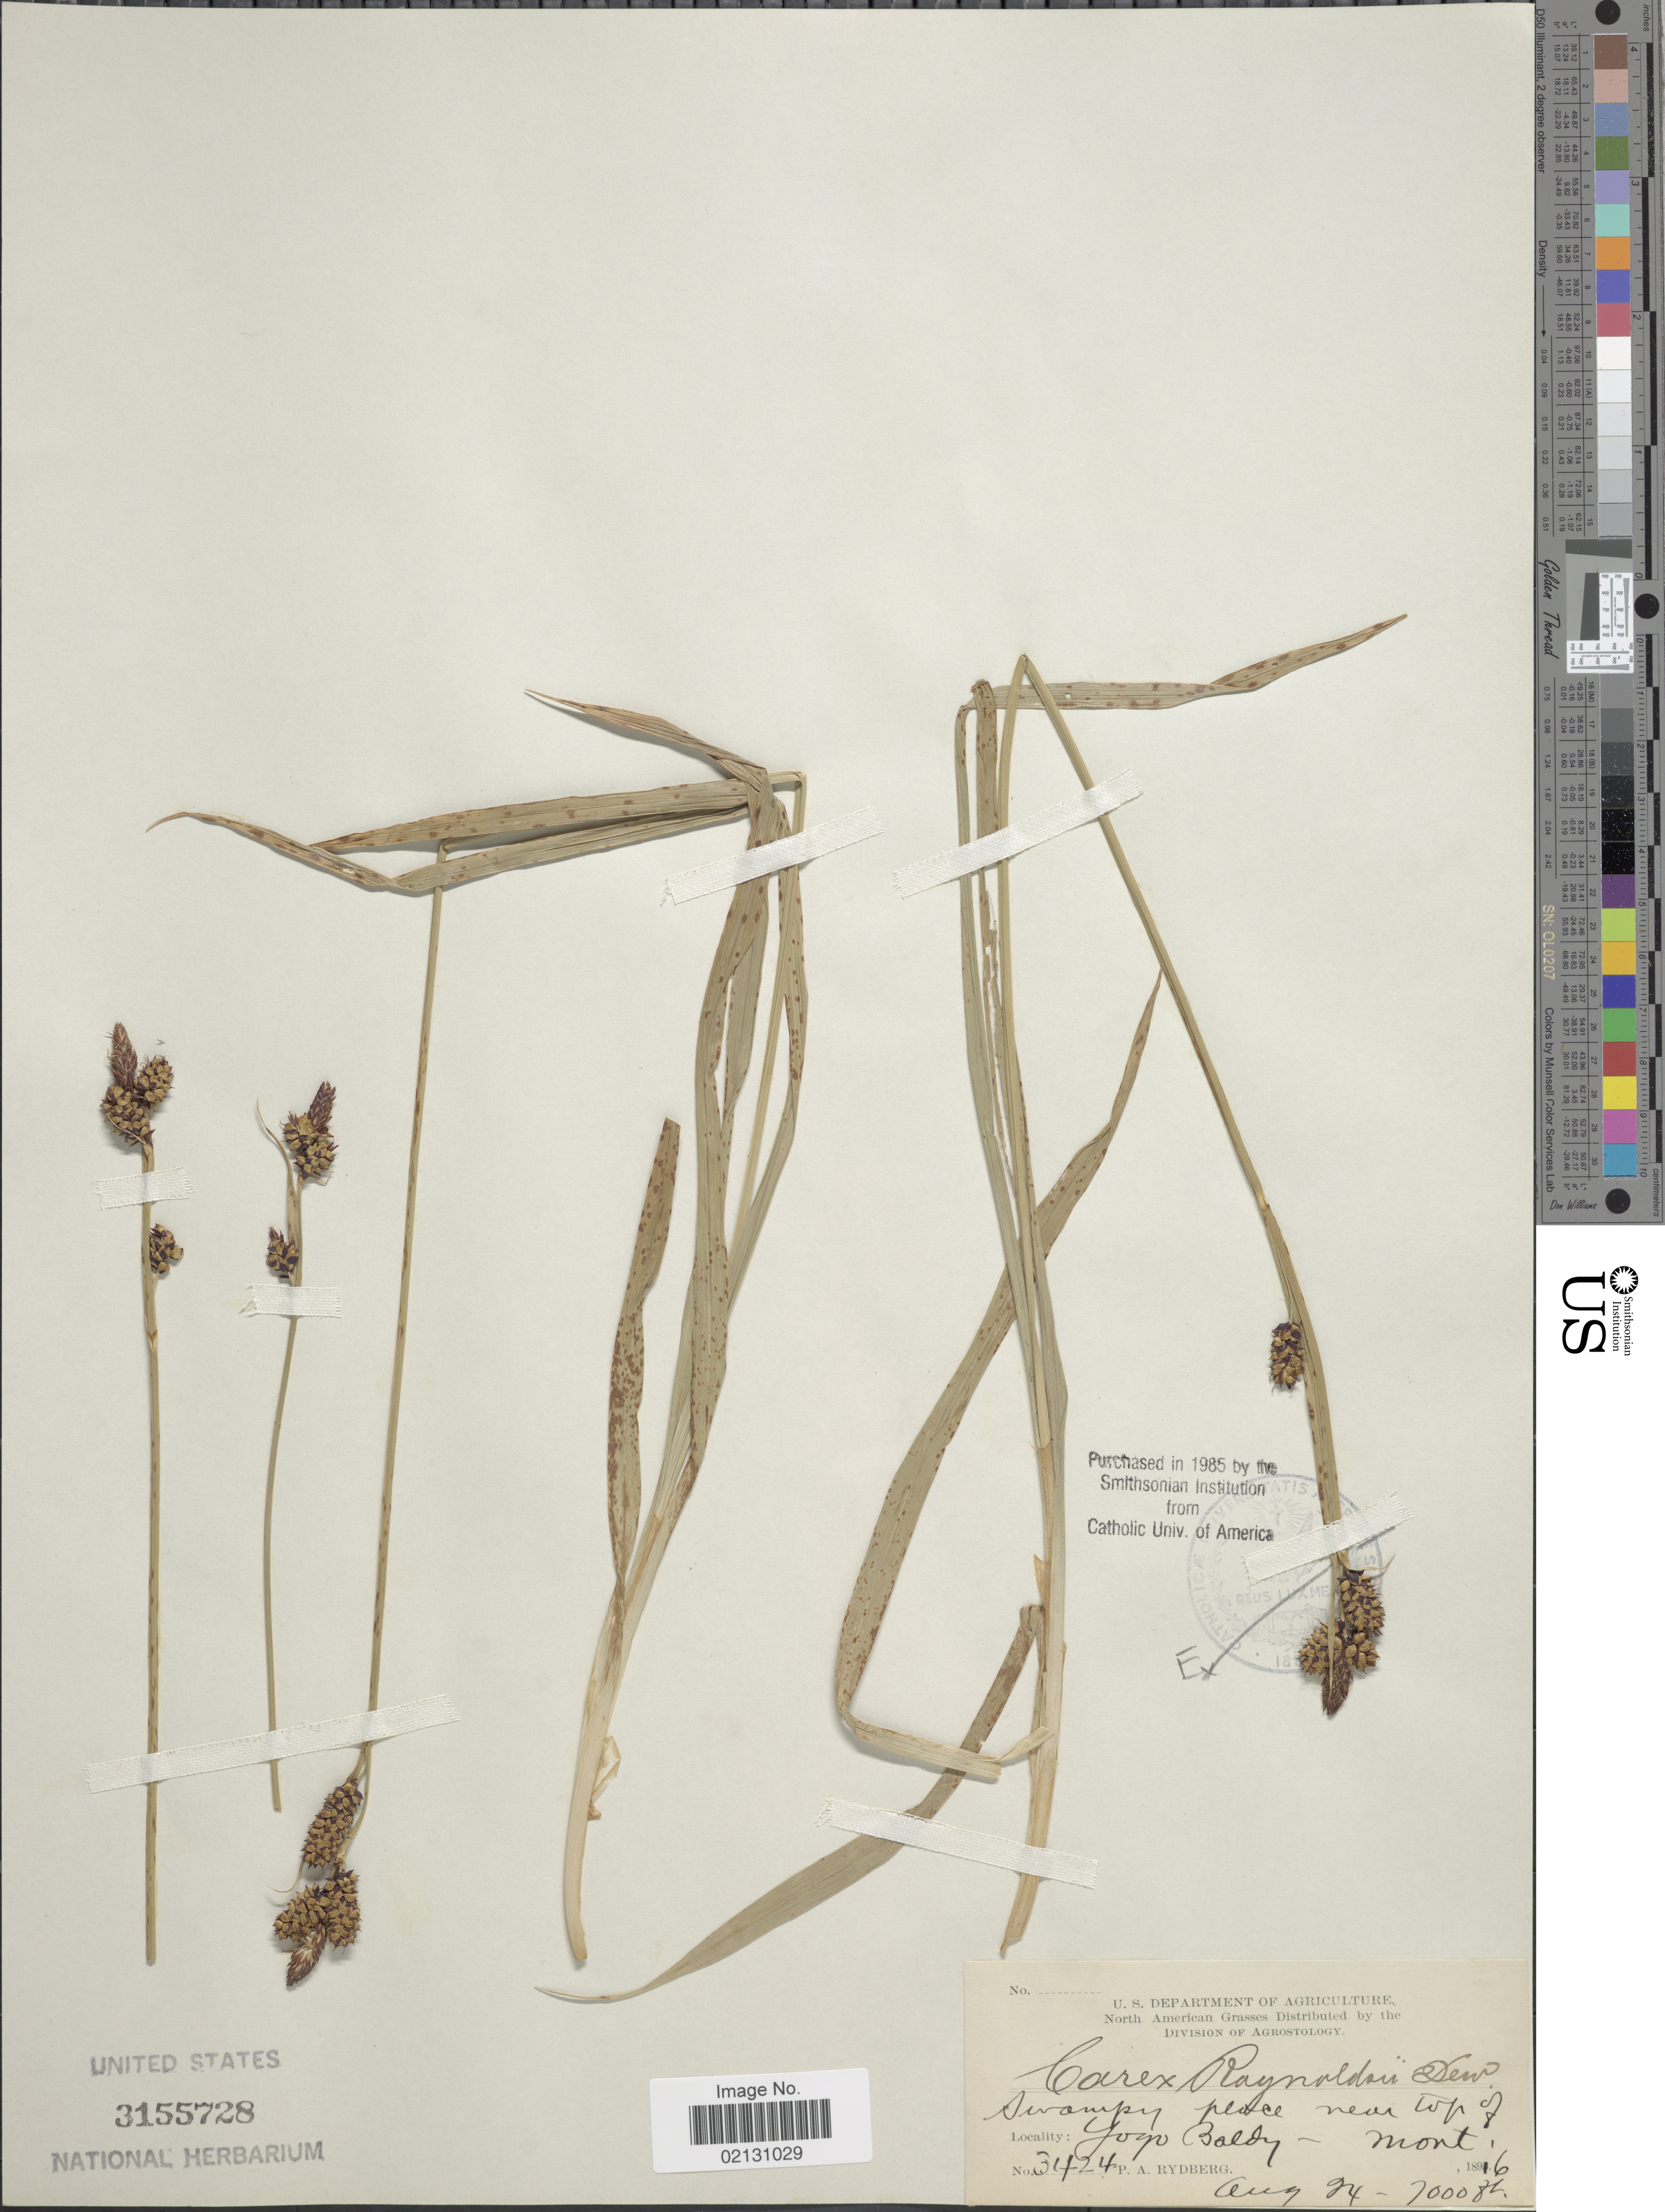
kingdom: Plantae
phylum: Tracheophyta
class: Liliopsida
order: Poales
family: Cyperaceae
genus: Carex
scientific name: Carex raynoldsii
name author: Dewey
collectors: P. A. Rydberg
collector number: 3424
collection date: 1896-08-24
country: United States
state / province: Montana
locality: Swampy place near top of Yogo Baldy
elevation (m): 2134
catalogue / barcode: US 3155728